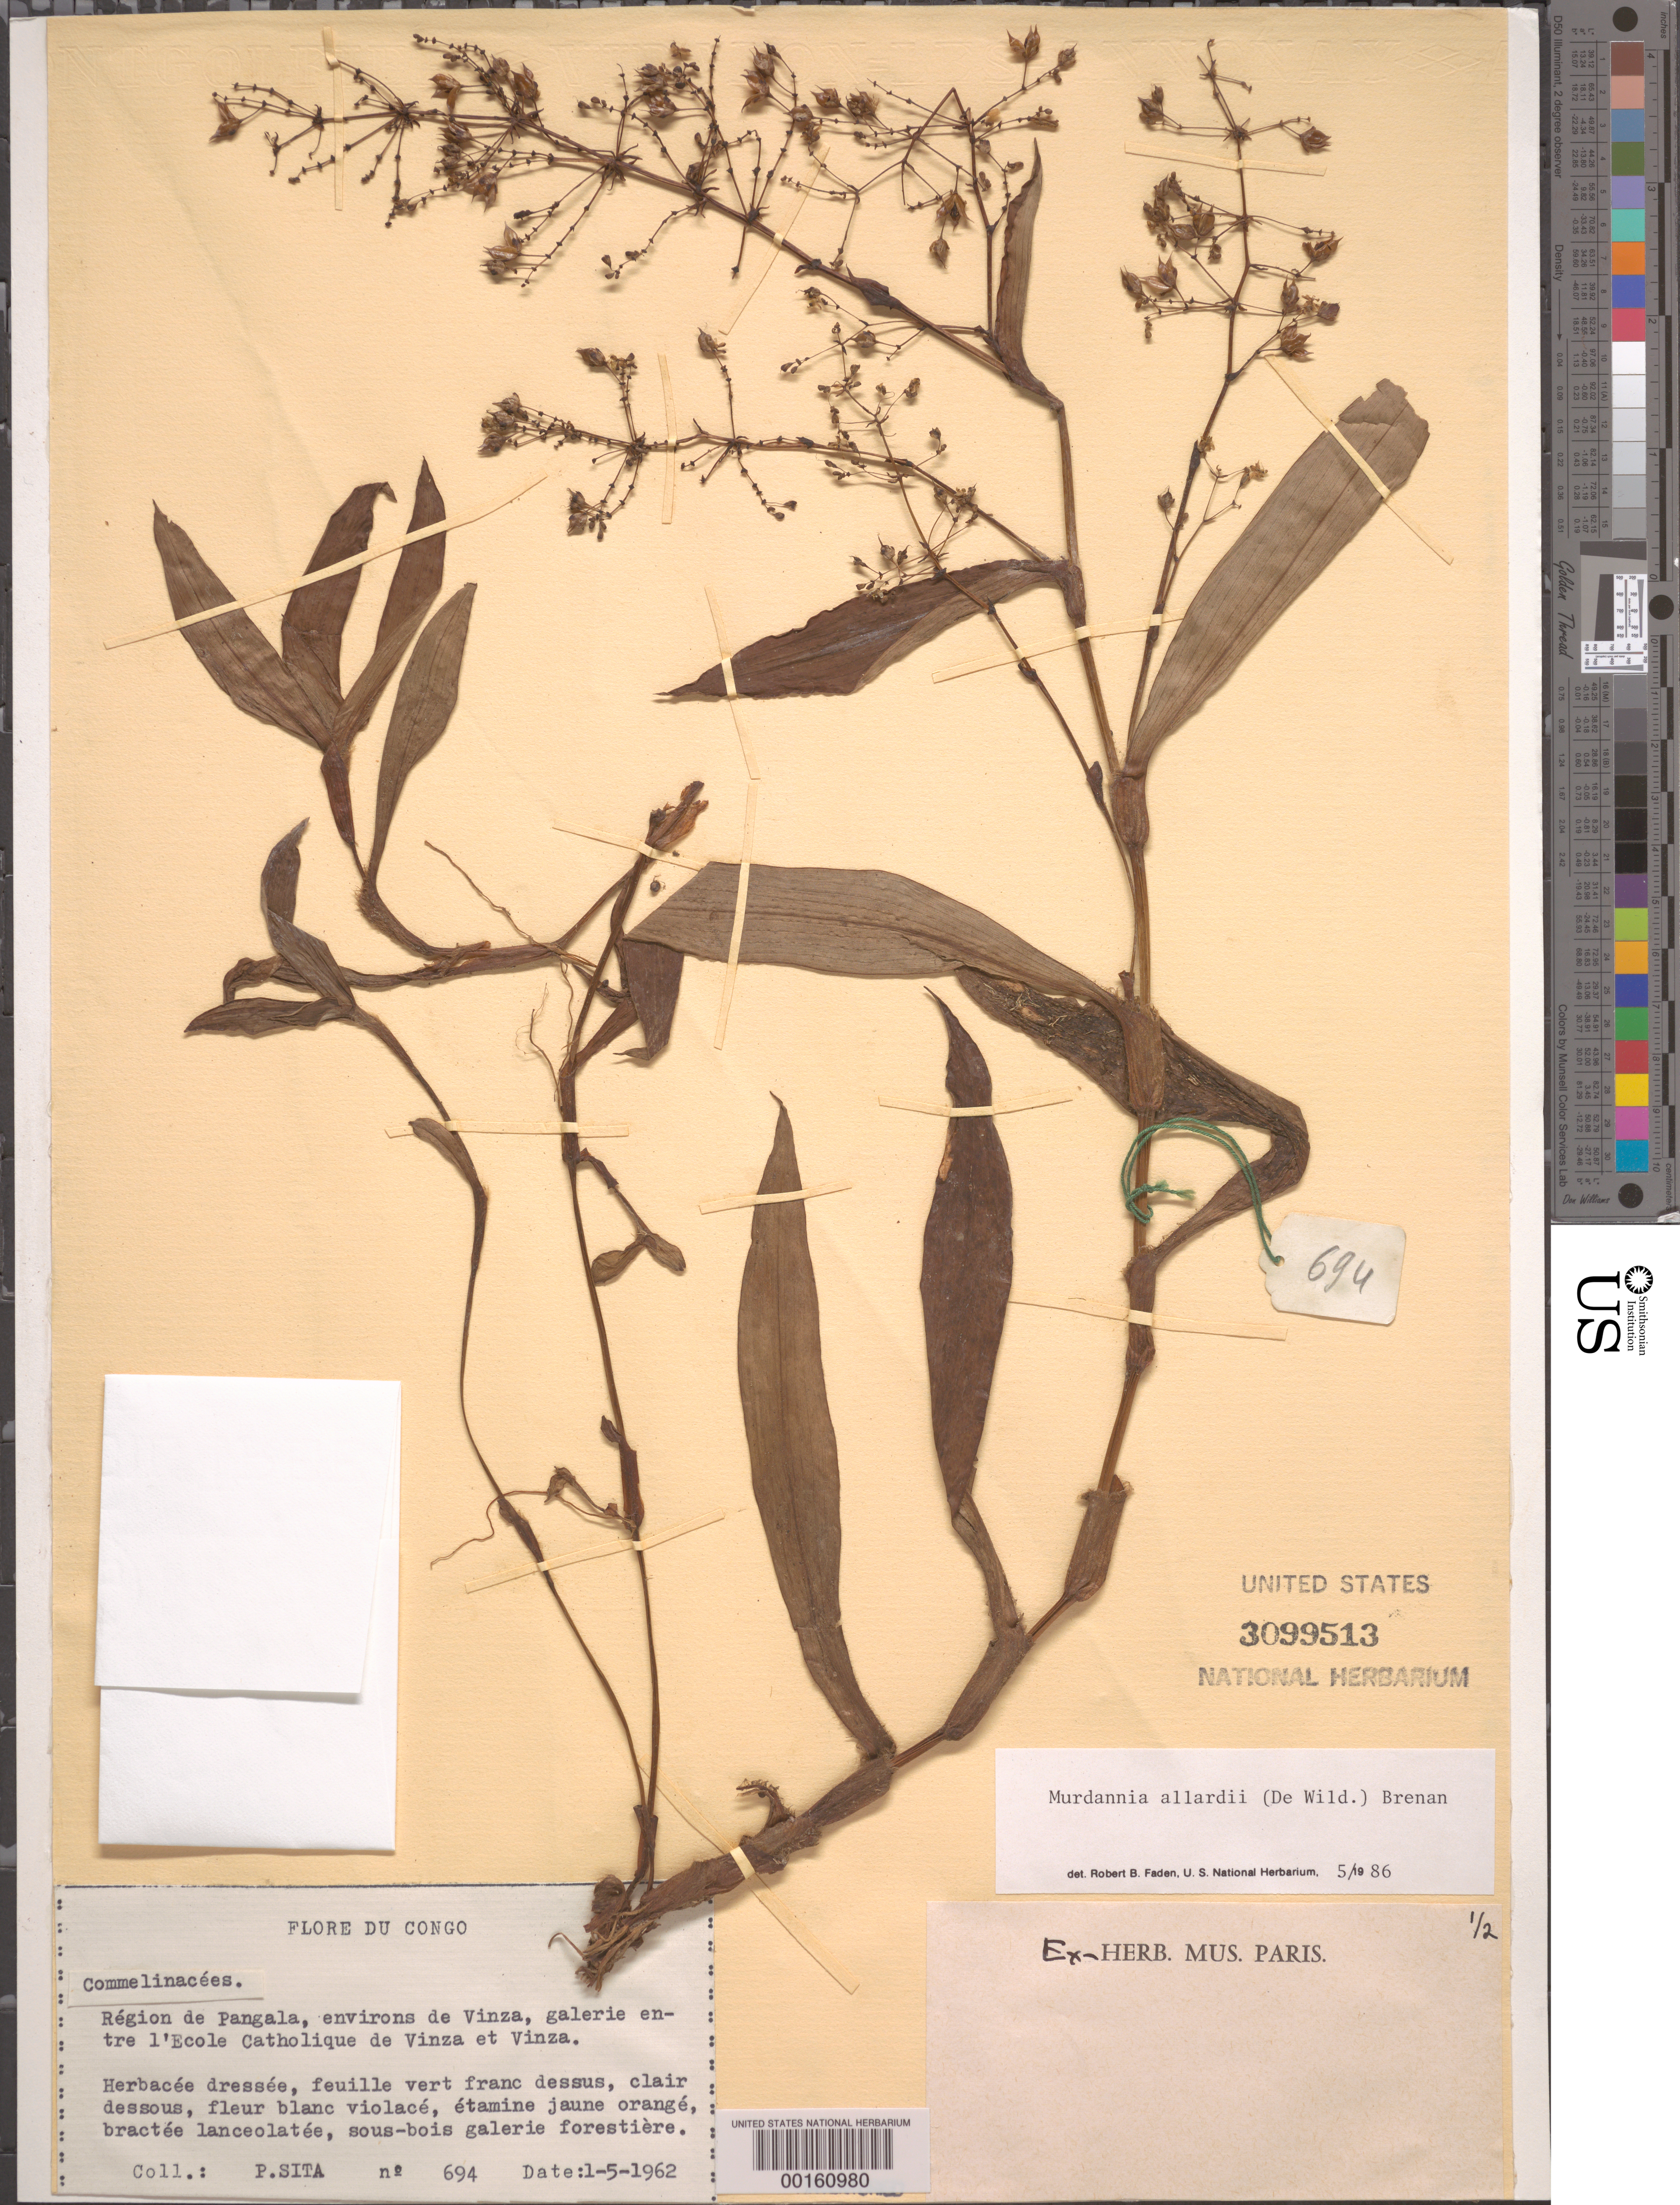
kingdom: Plantae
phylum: Tracheophyta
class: Liliopsida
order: Commelinales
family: Commelinaceae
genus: Murdannia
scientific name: Murdannia allardii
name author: (De Wild.)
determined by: Faden, Robert B., (US), Smithsonian Institution - National Museum of Natural History (UNITED STATES)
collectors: P. Sita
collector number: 694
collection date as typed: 01 May 1962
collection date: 1962-05-01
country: Congo, Republic of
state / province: Pool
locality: Pangala, near Vinza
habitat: Gallery forest underbush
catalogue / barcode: US 3099513